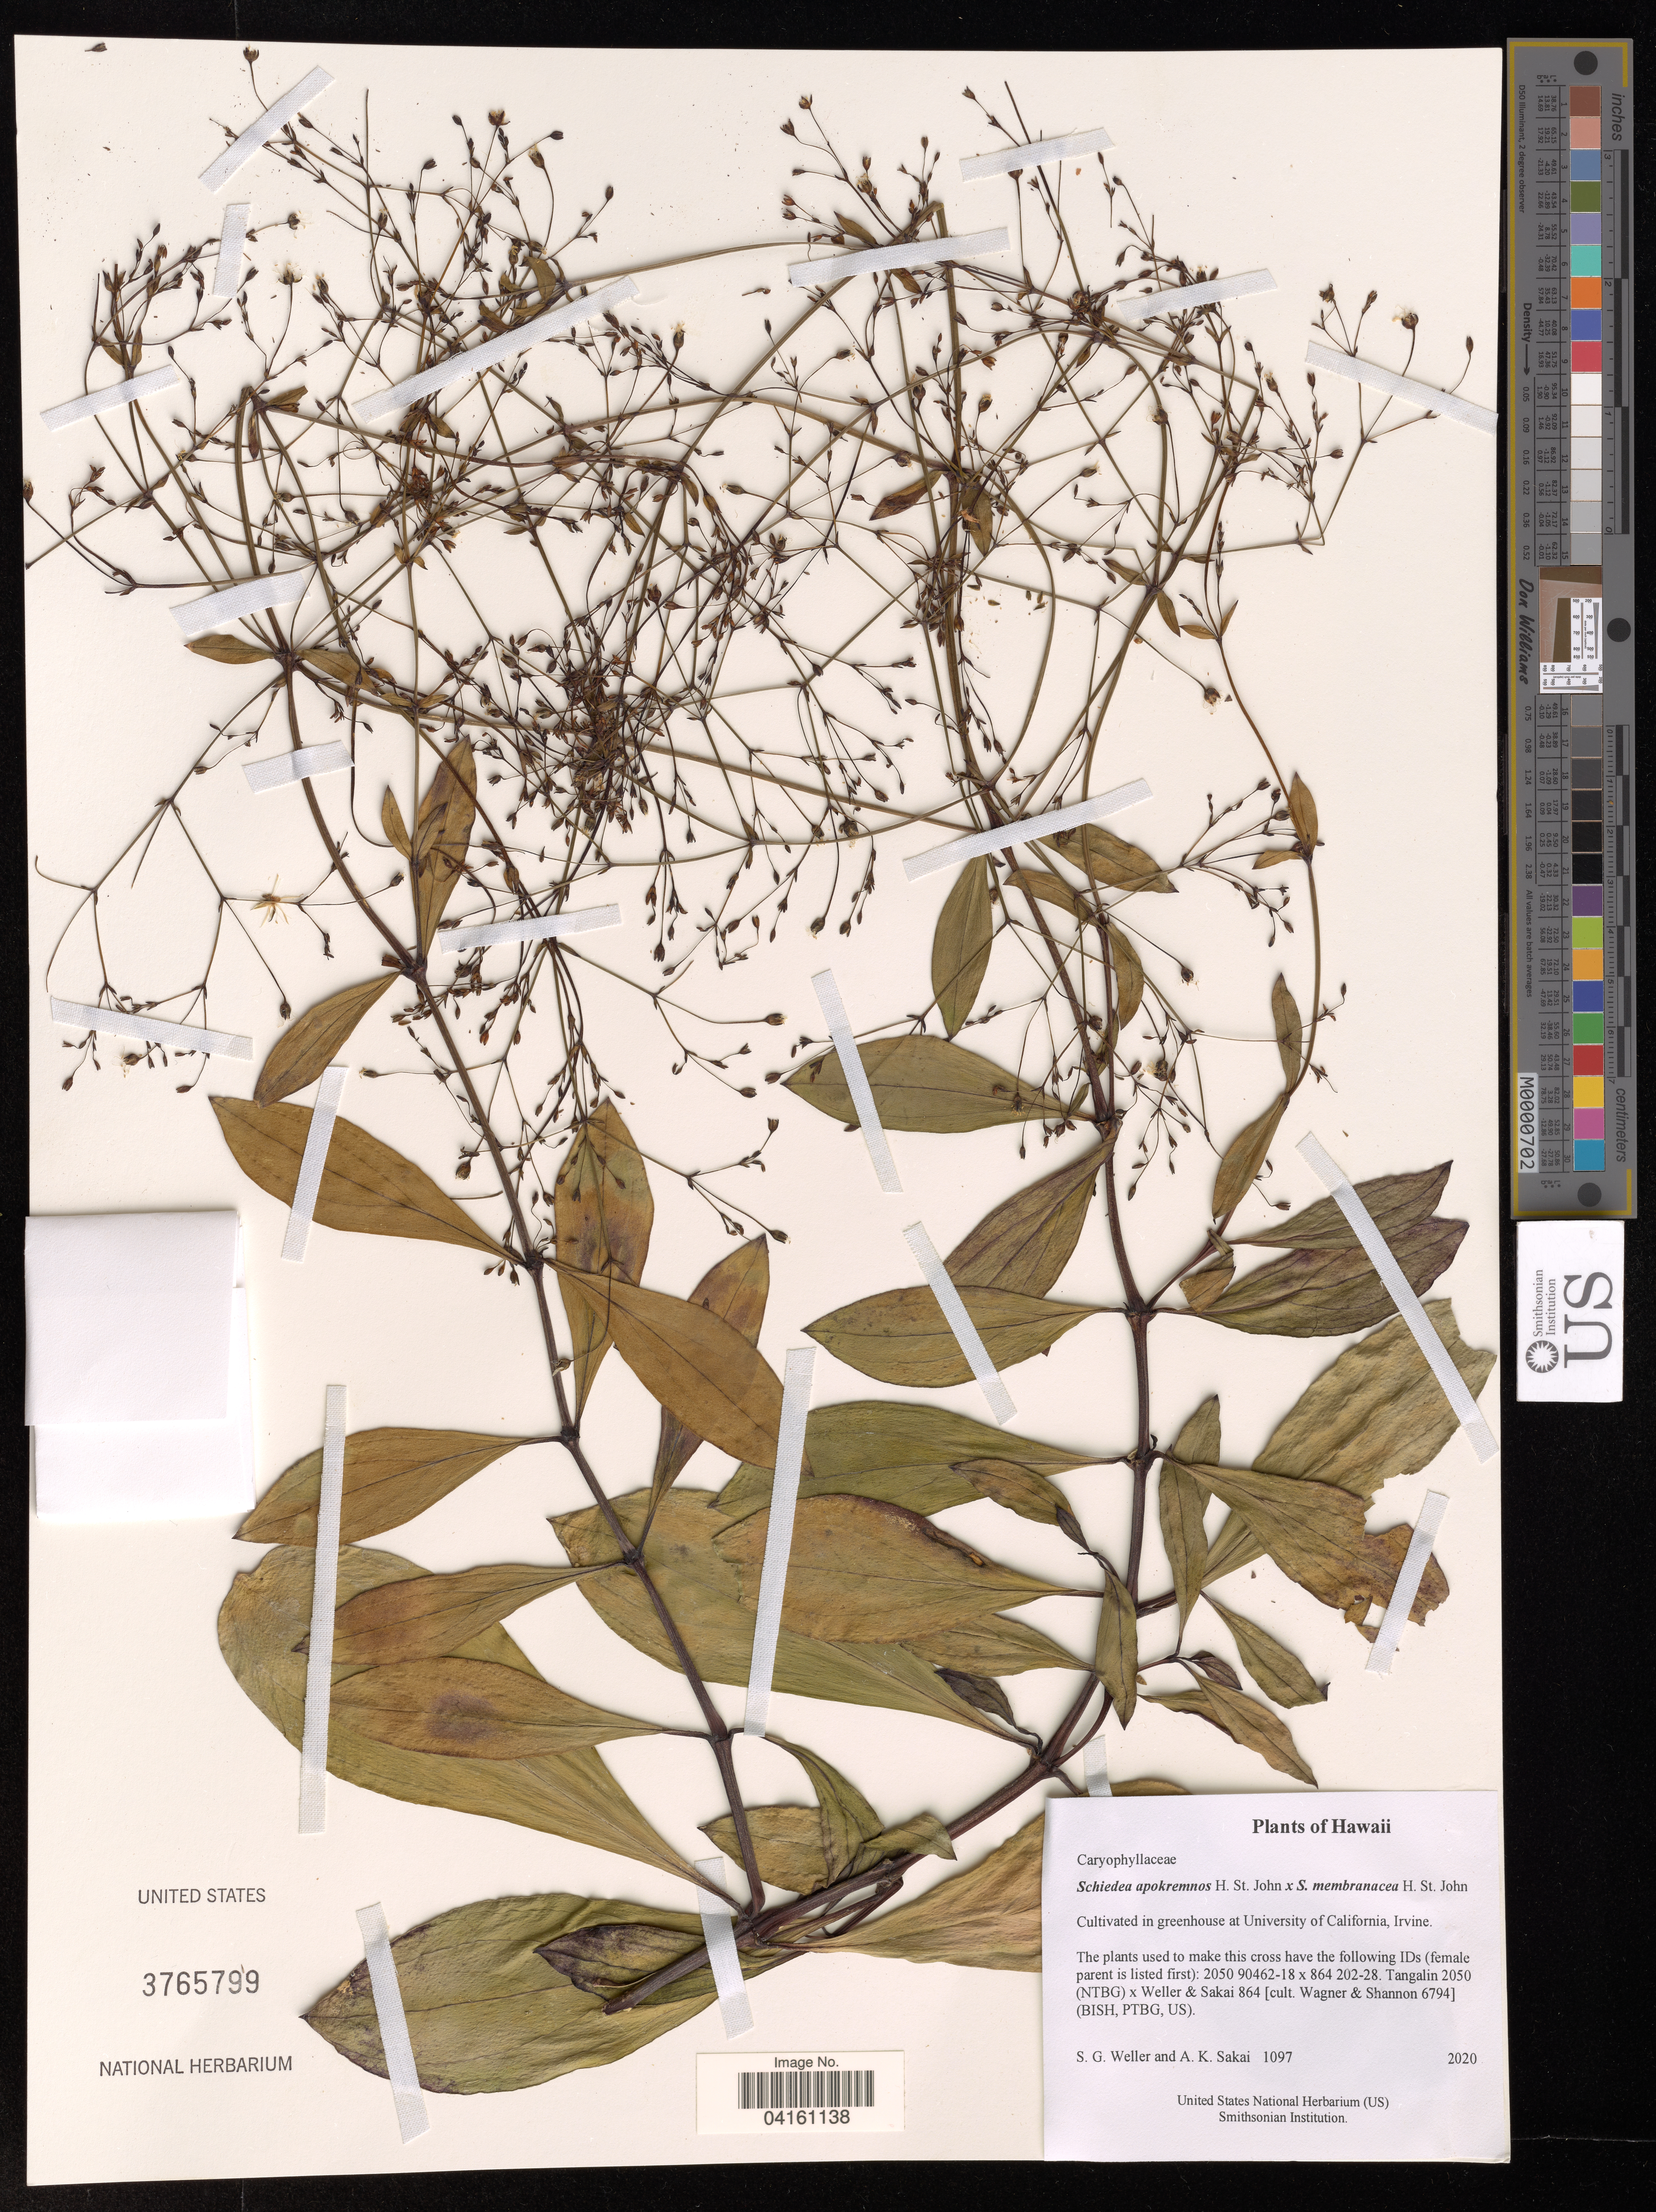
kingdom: Plantae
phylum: Tracheophyta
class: Magnoliopsida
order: Caryophyllales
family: Caryophyllaceae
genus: Schiedea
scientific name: Schiedea apokremnos x S. membranacea H. St. John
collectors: S. G. Weller & A. Sakai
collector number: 1097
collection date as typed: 2020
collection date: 2020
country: United States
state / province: California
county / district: Orange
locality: Cultivated in greenhouse at University of California, Irvine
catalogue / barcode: US 3765799